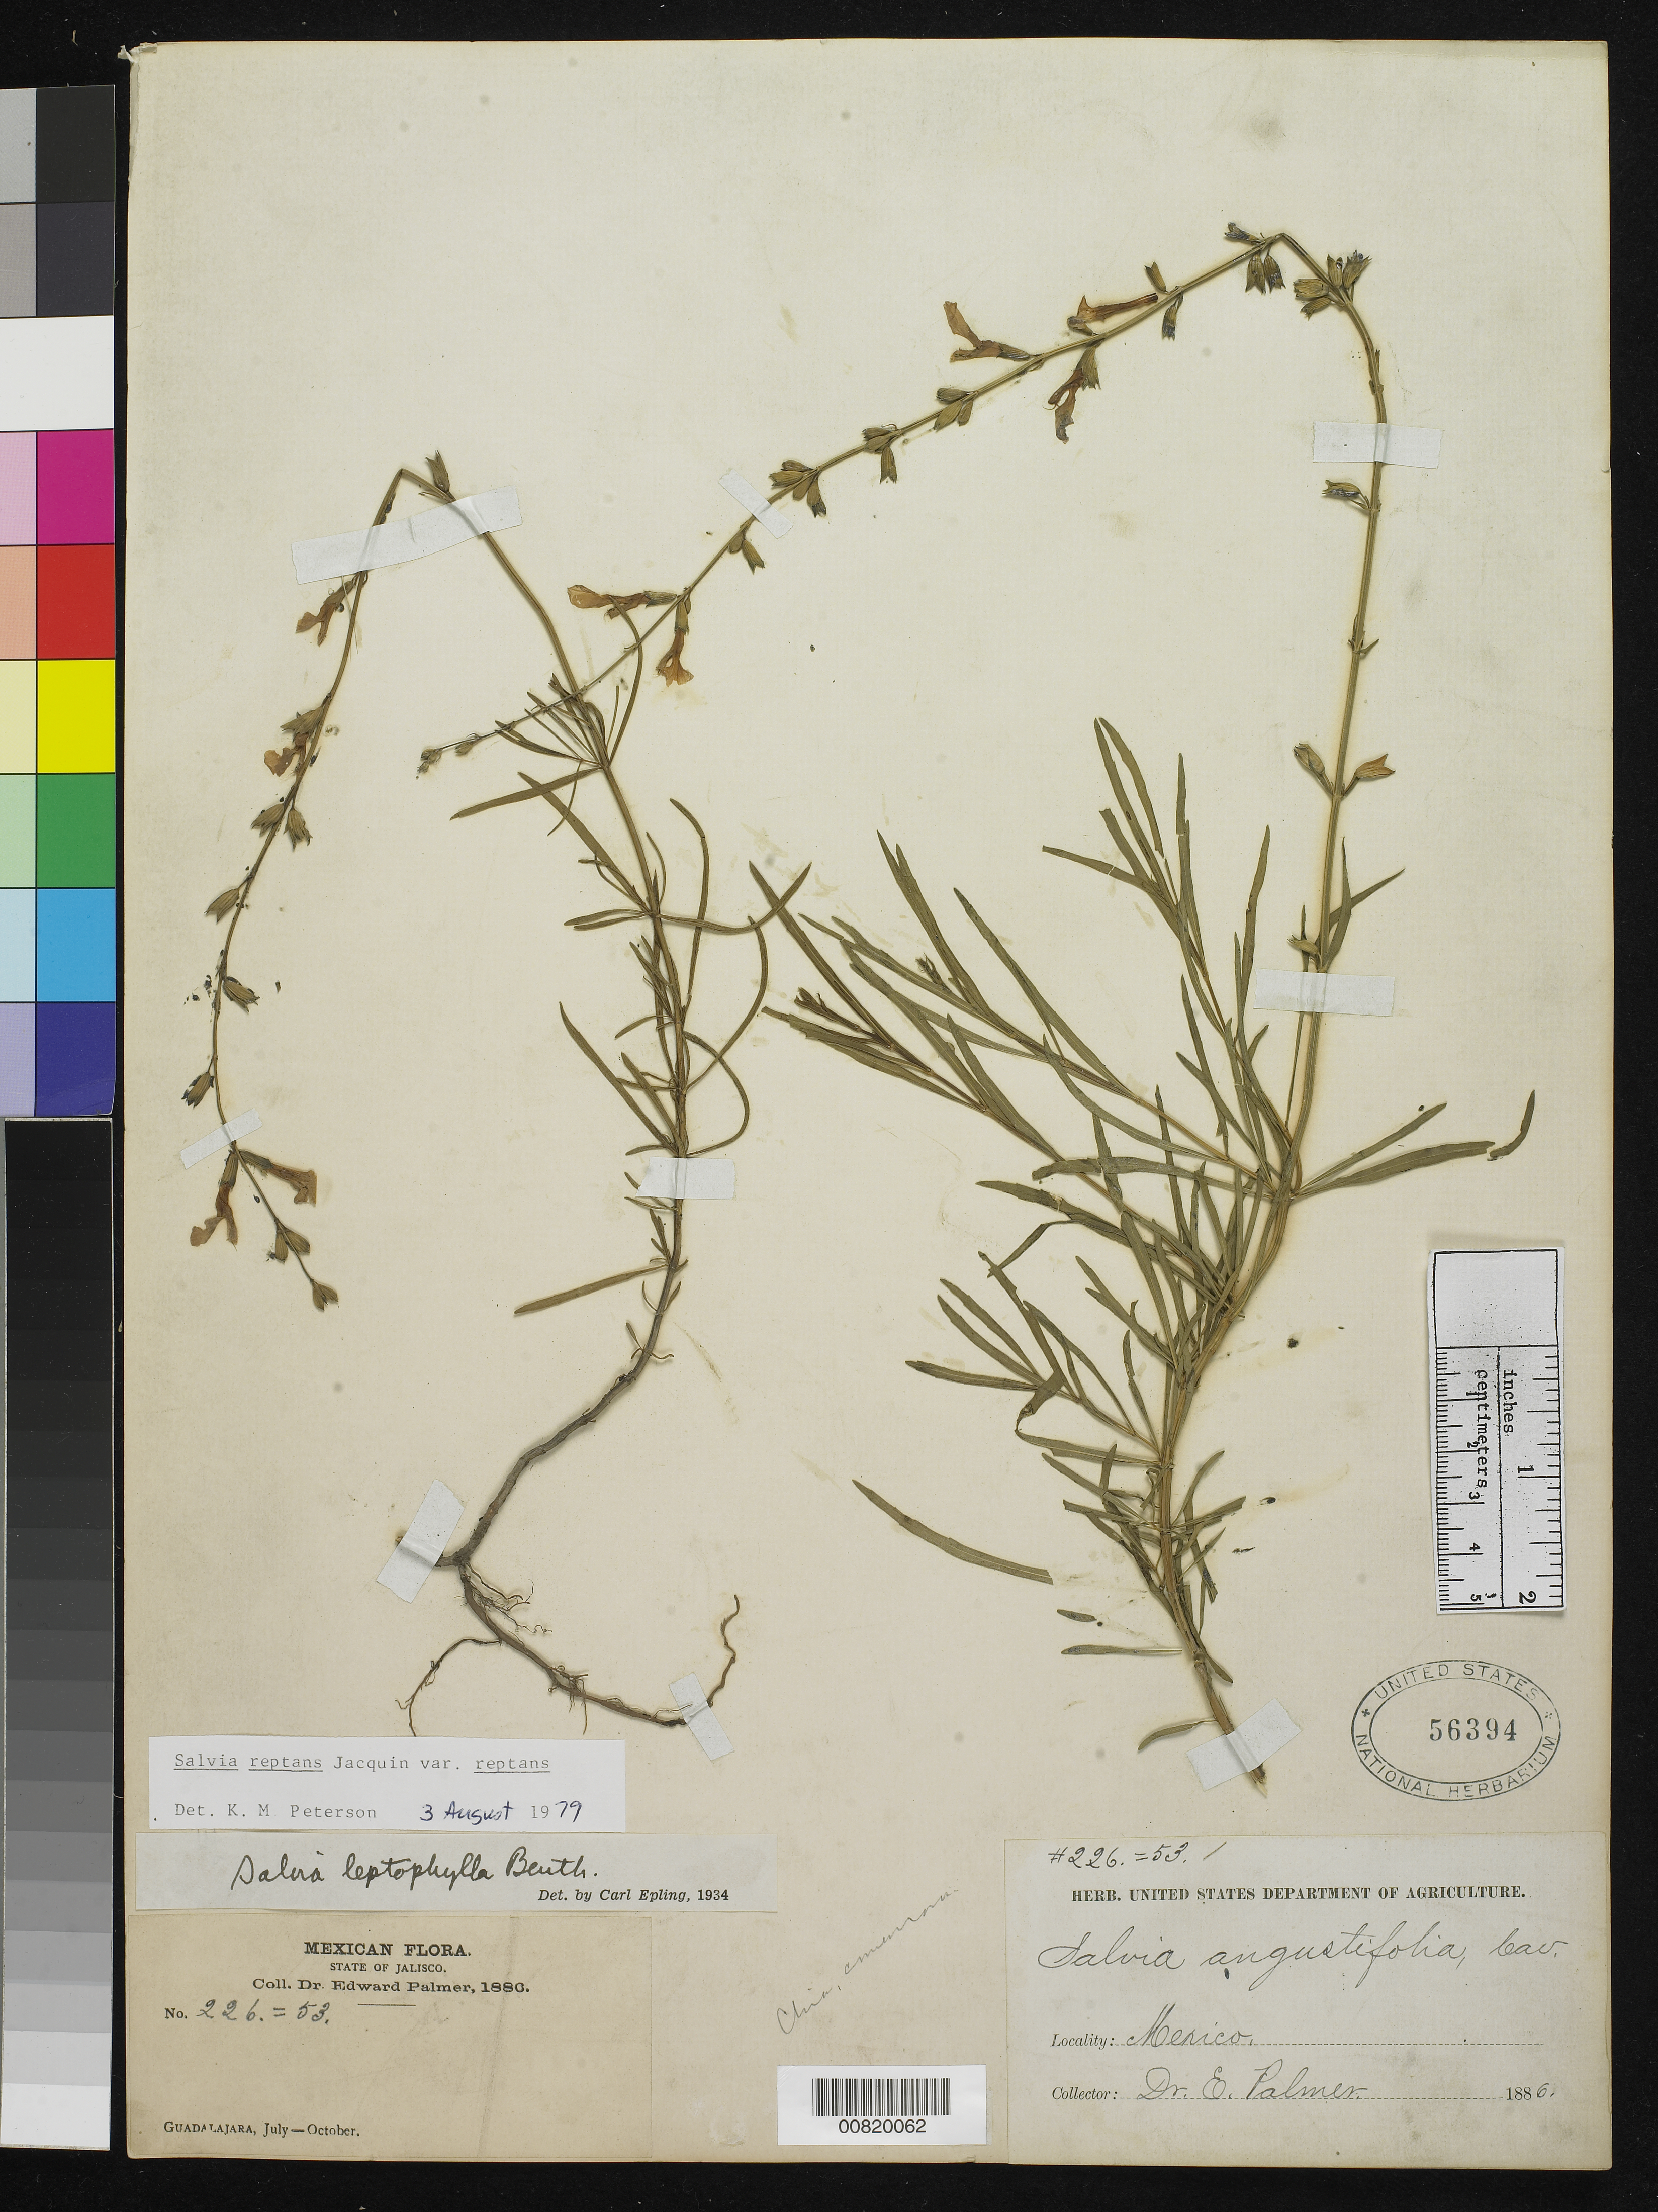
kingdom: Plantae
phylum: Tracheophyta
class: Magnoliopsida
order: Lamiales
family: Lamiaceae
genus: Salvia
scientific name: Salvia reptans var. reptans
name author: Jacq.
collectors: E. Palmer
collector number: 226=53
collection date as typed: Jul 1886 to -- Oct 1886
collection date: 1886-07/1886-10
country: Mexico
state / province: Jalisco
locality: Guadalajara, Jalisco.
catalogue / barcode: US 571162